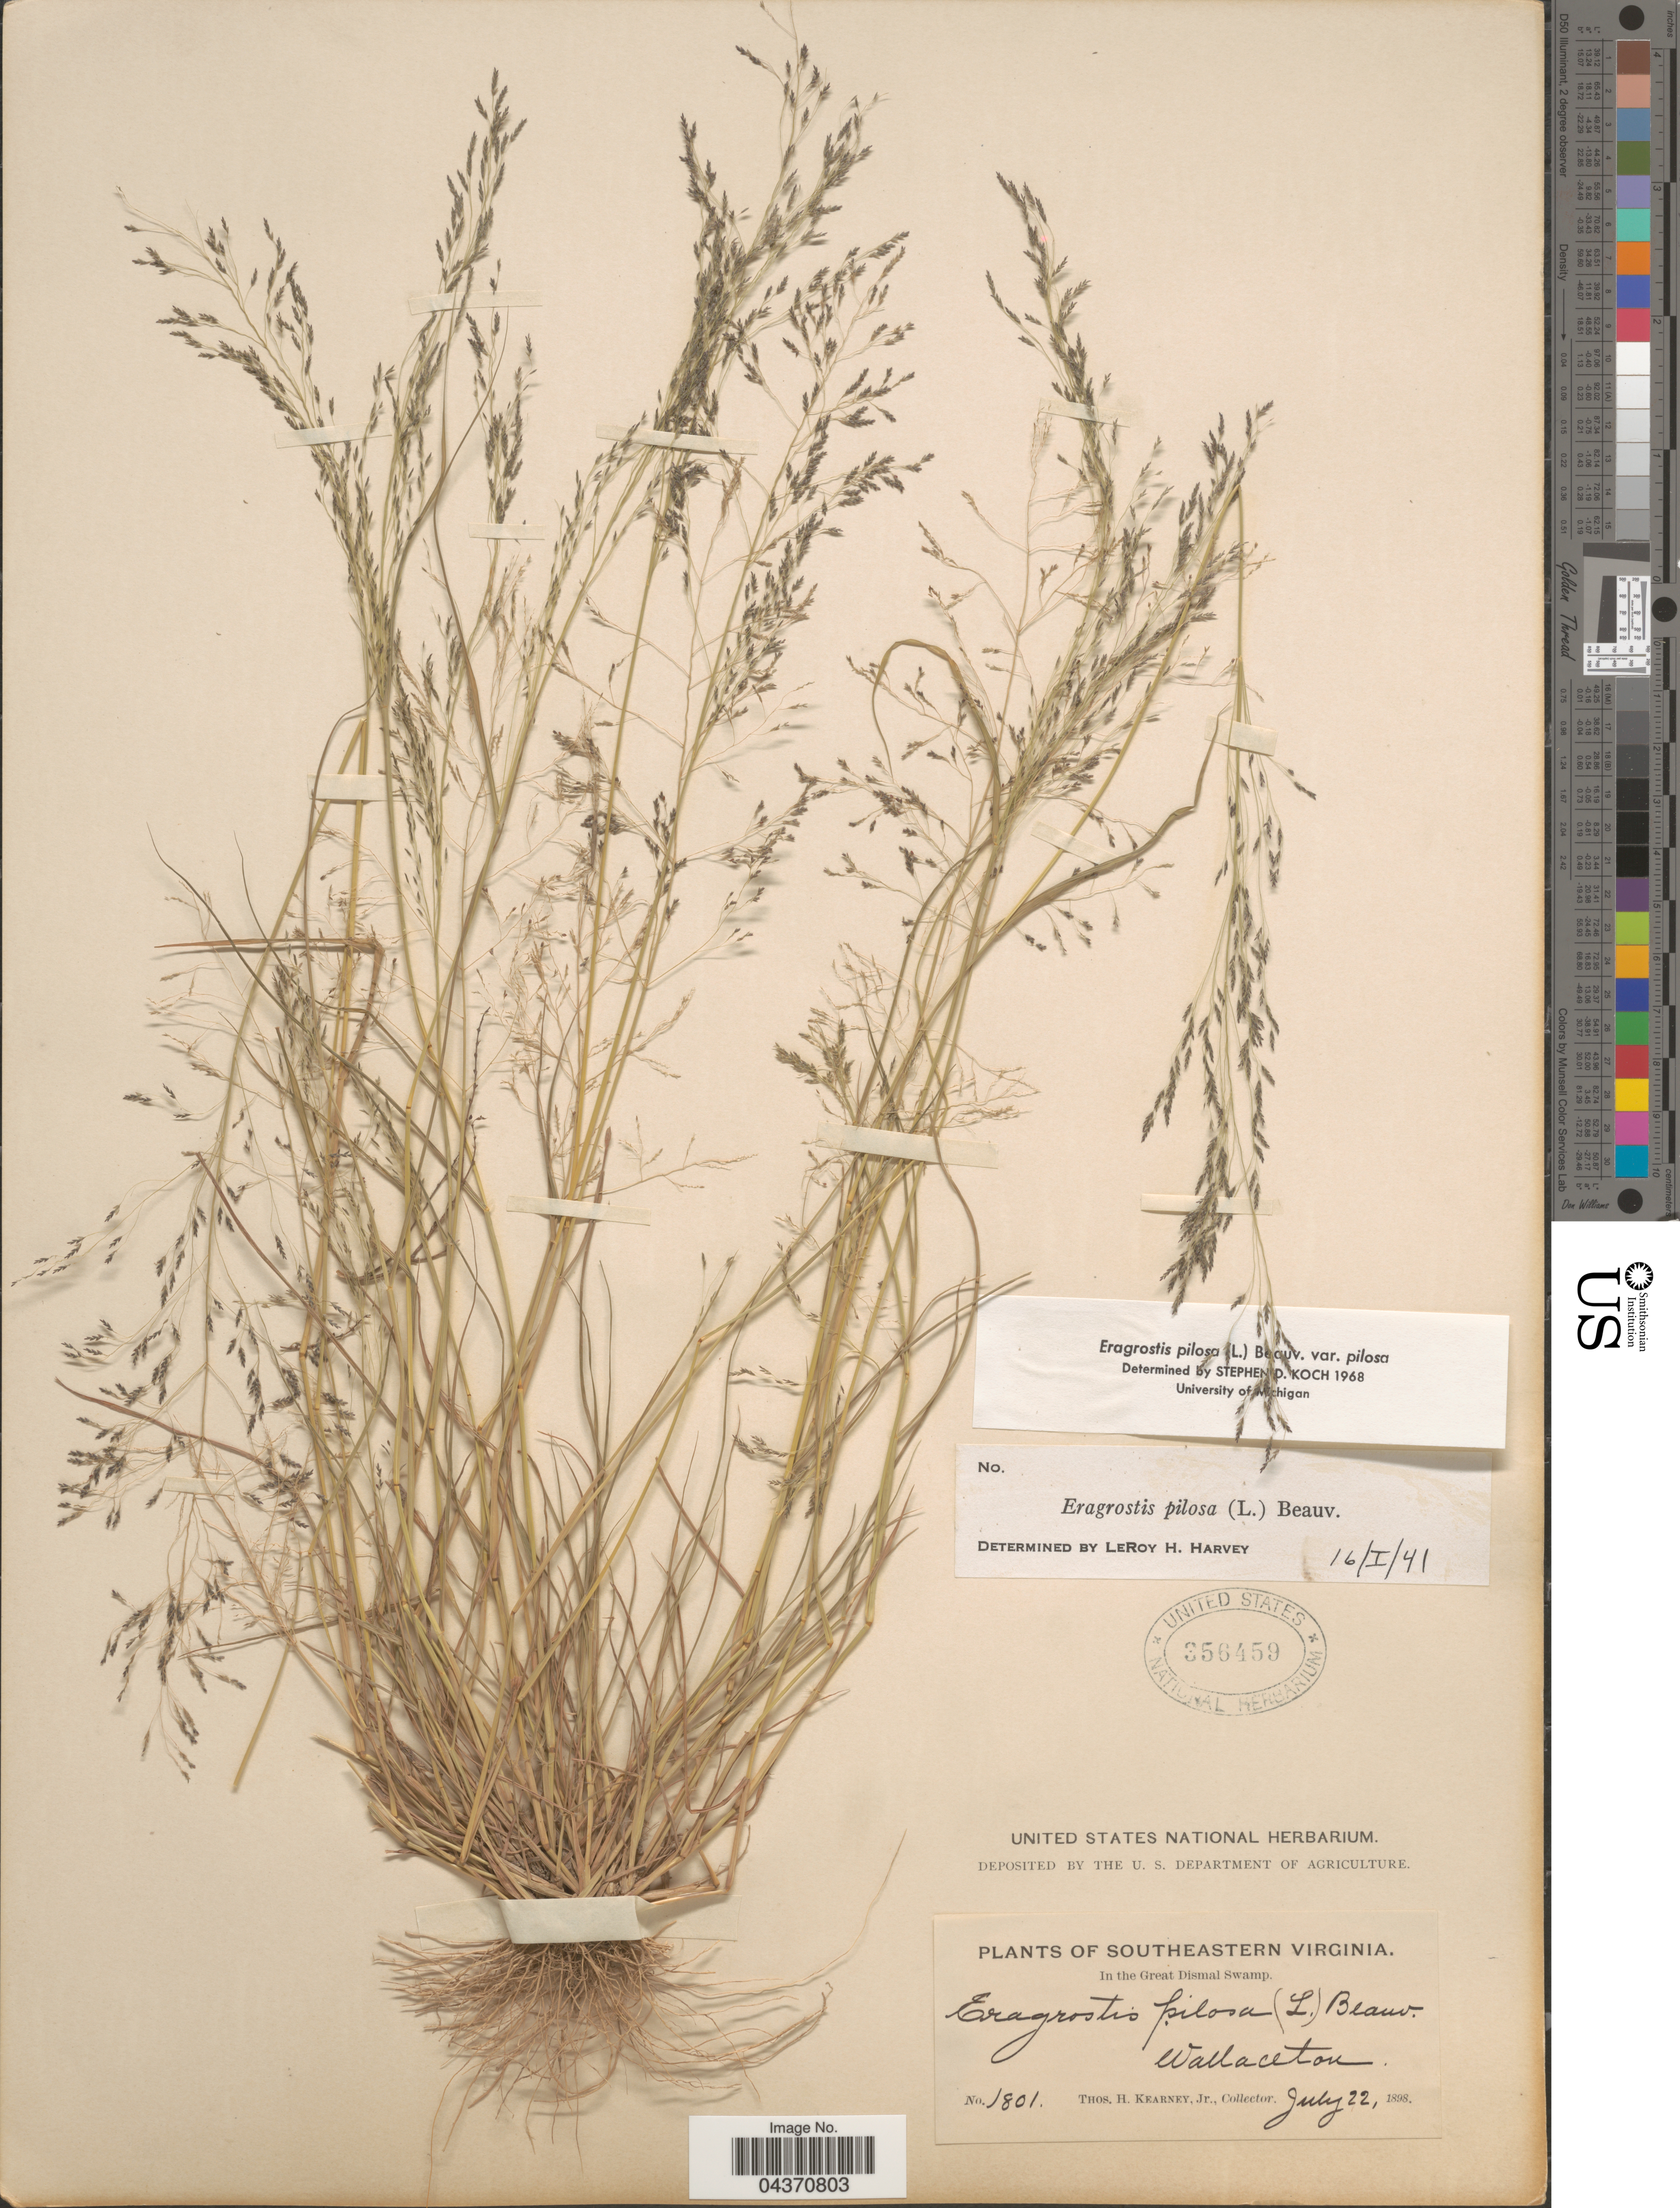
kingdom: Plantae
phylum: Tracheophyta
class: Liliopsida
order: Poales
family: Poaceae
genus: Eragrostis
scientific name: Eragrostis pilosa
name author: (L.) P. Beauv.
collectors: T. H. Kearney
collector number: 1801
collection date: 1898-07-22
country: United States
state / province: Virginia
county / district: City of Chesapeake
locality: Southeastern Virginia. In the Great Dismal Swamp. Wallaceton.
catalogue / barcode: US 356459